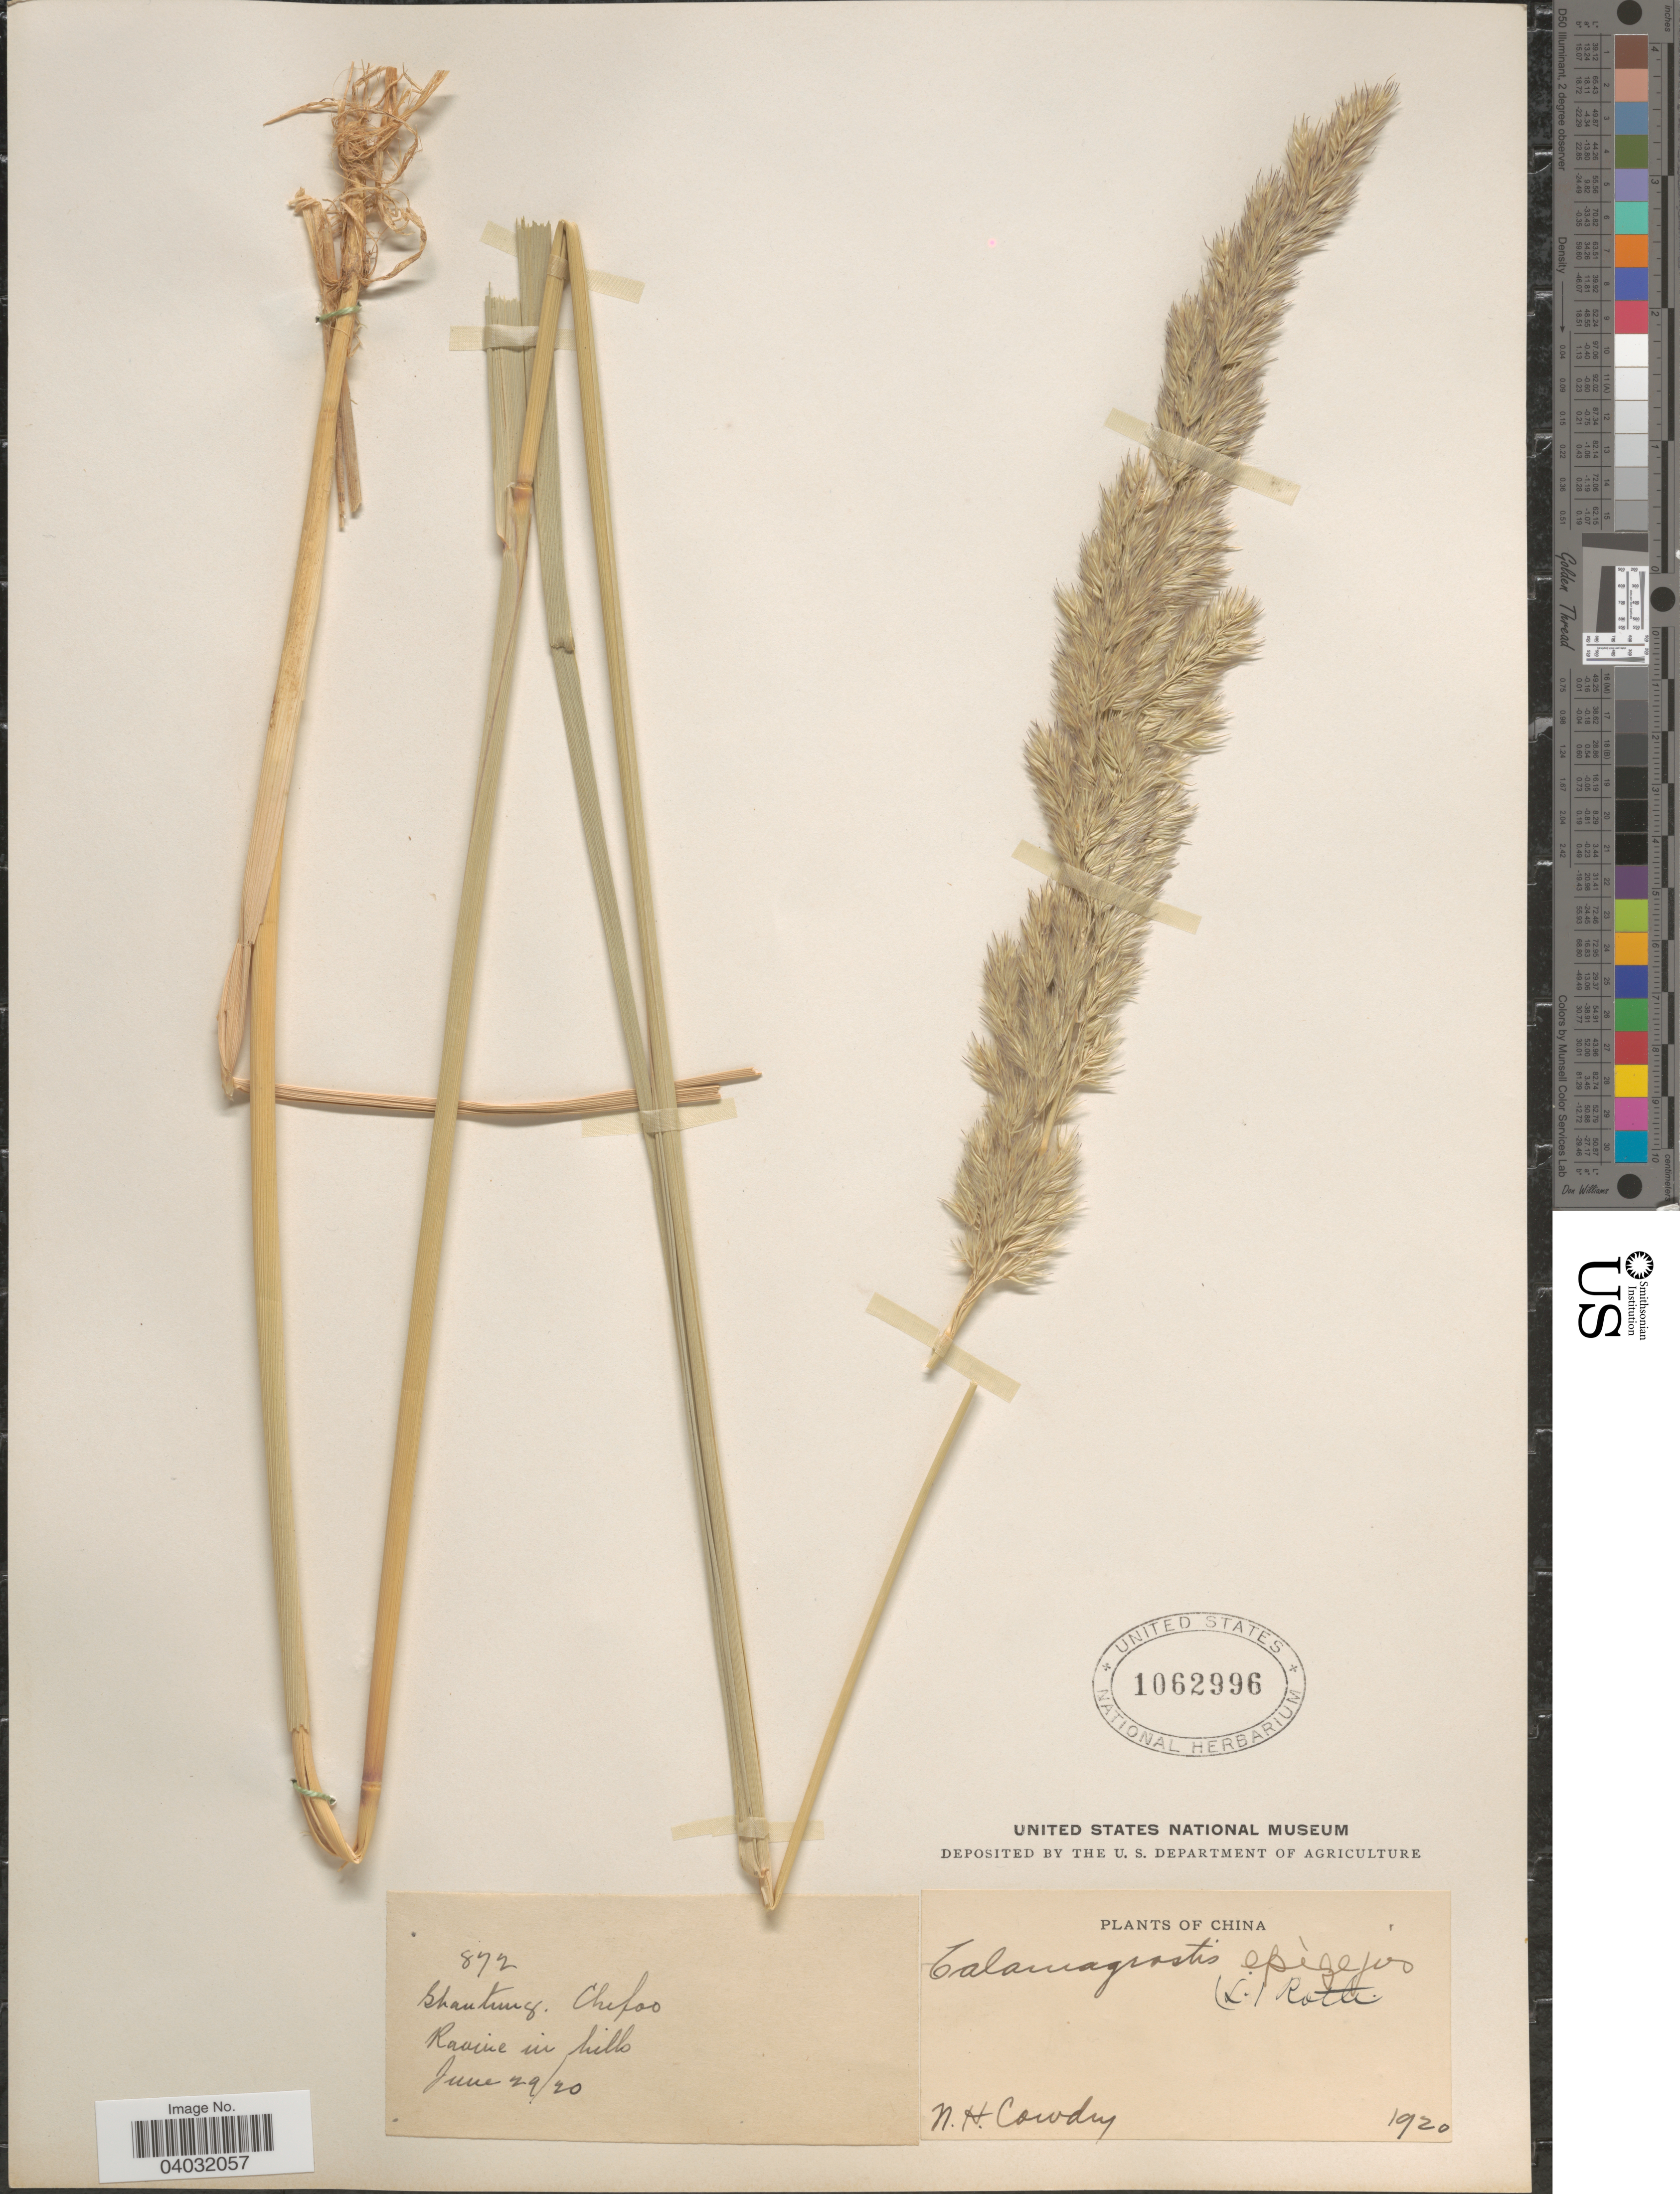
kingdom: Plantae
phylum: Tracheophyta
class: Liliopsida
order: Poales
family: Poaceae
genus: Calamagrostis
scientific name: Calamagrostis epigeios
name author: (L.) Roth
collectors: N. H. Cowdry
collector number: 872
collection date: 1920-06-29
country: China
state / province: Shandong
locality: Shantung, Chifao.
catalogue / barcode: US 1062996